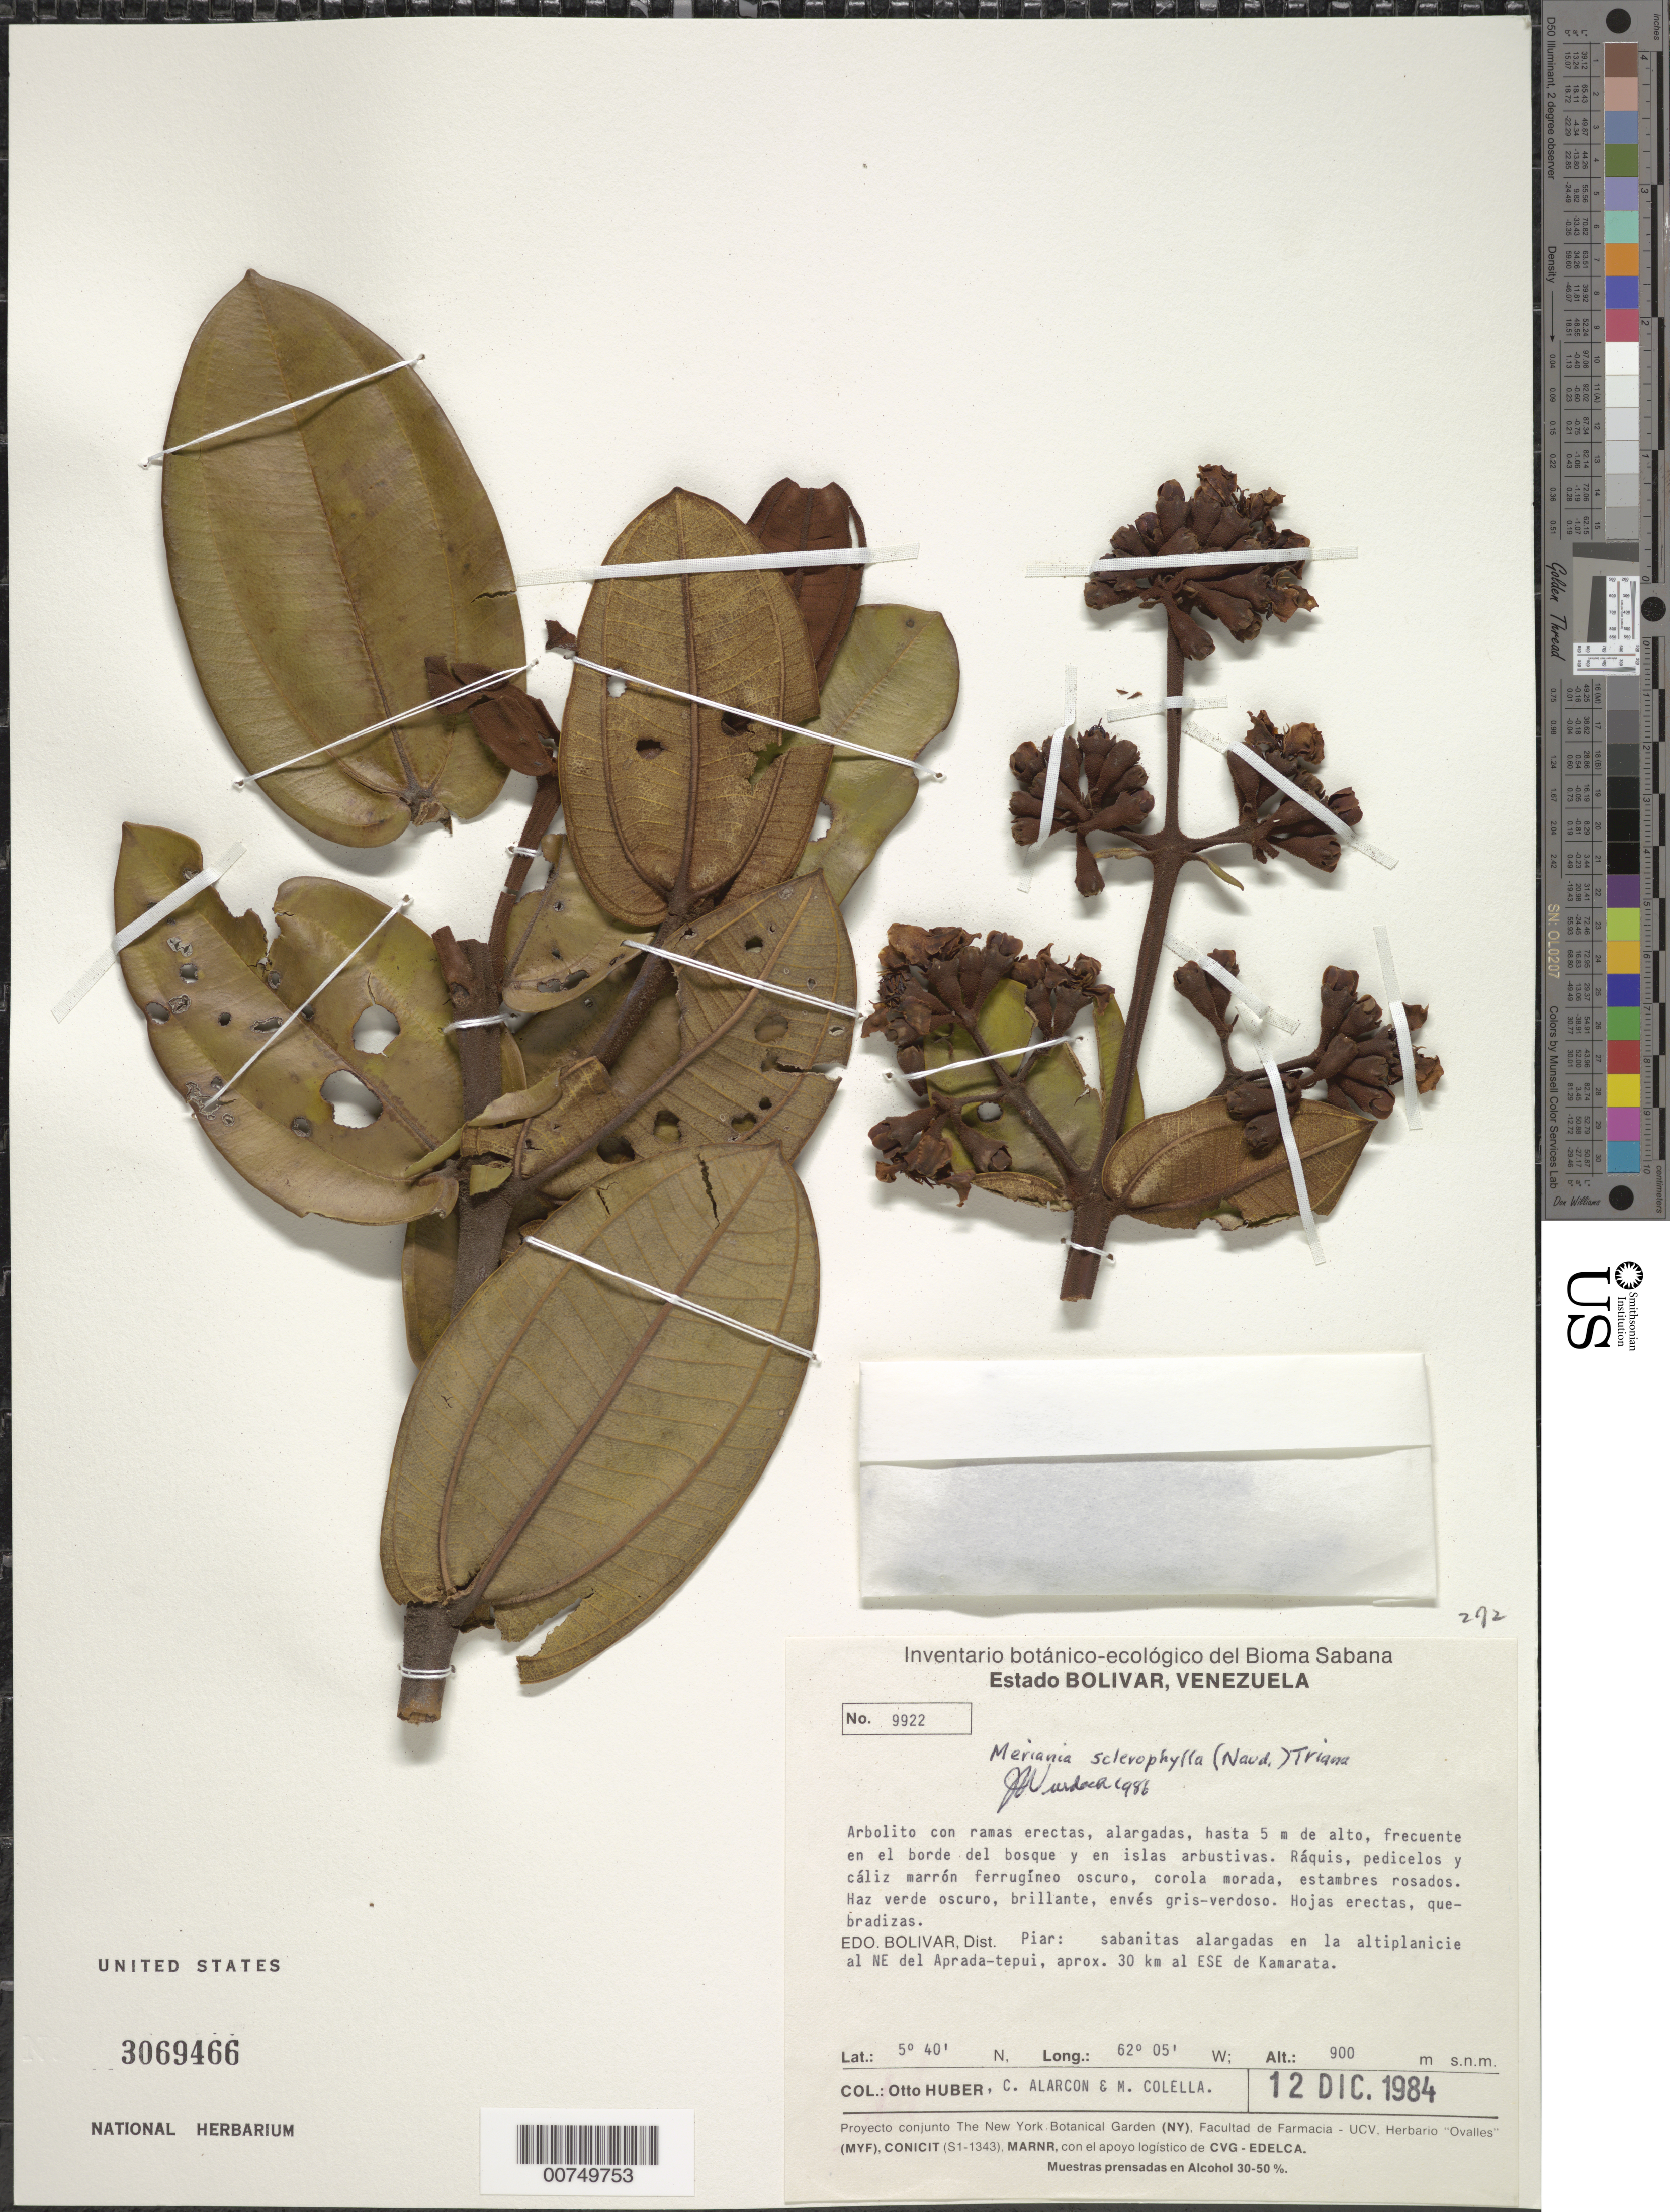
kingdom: Plantae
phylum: Tracheophyta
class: Magnoliopsida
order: Myrtales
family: Melastomataceae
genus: Meriania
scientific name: Meriania sclerophylla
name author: Triana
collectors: O. Huber, C. Alarcon & M. Colella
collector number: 9922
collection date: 1984-12-12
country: Venezuela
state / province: Bolivar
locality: Edo. Bolivar, Dist. Piar: sabanitas alargadas en la altiplanicie al NE del Aprada-tepui, aprox. 30 km al ESE de Kamarata.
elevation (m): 900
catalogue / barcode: US 3069466